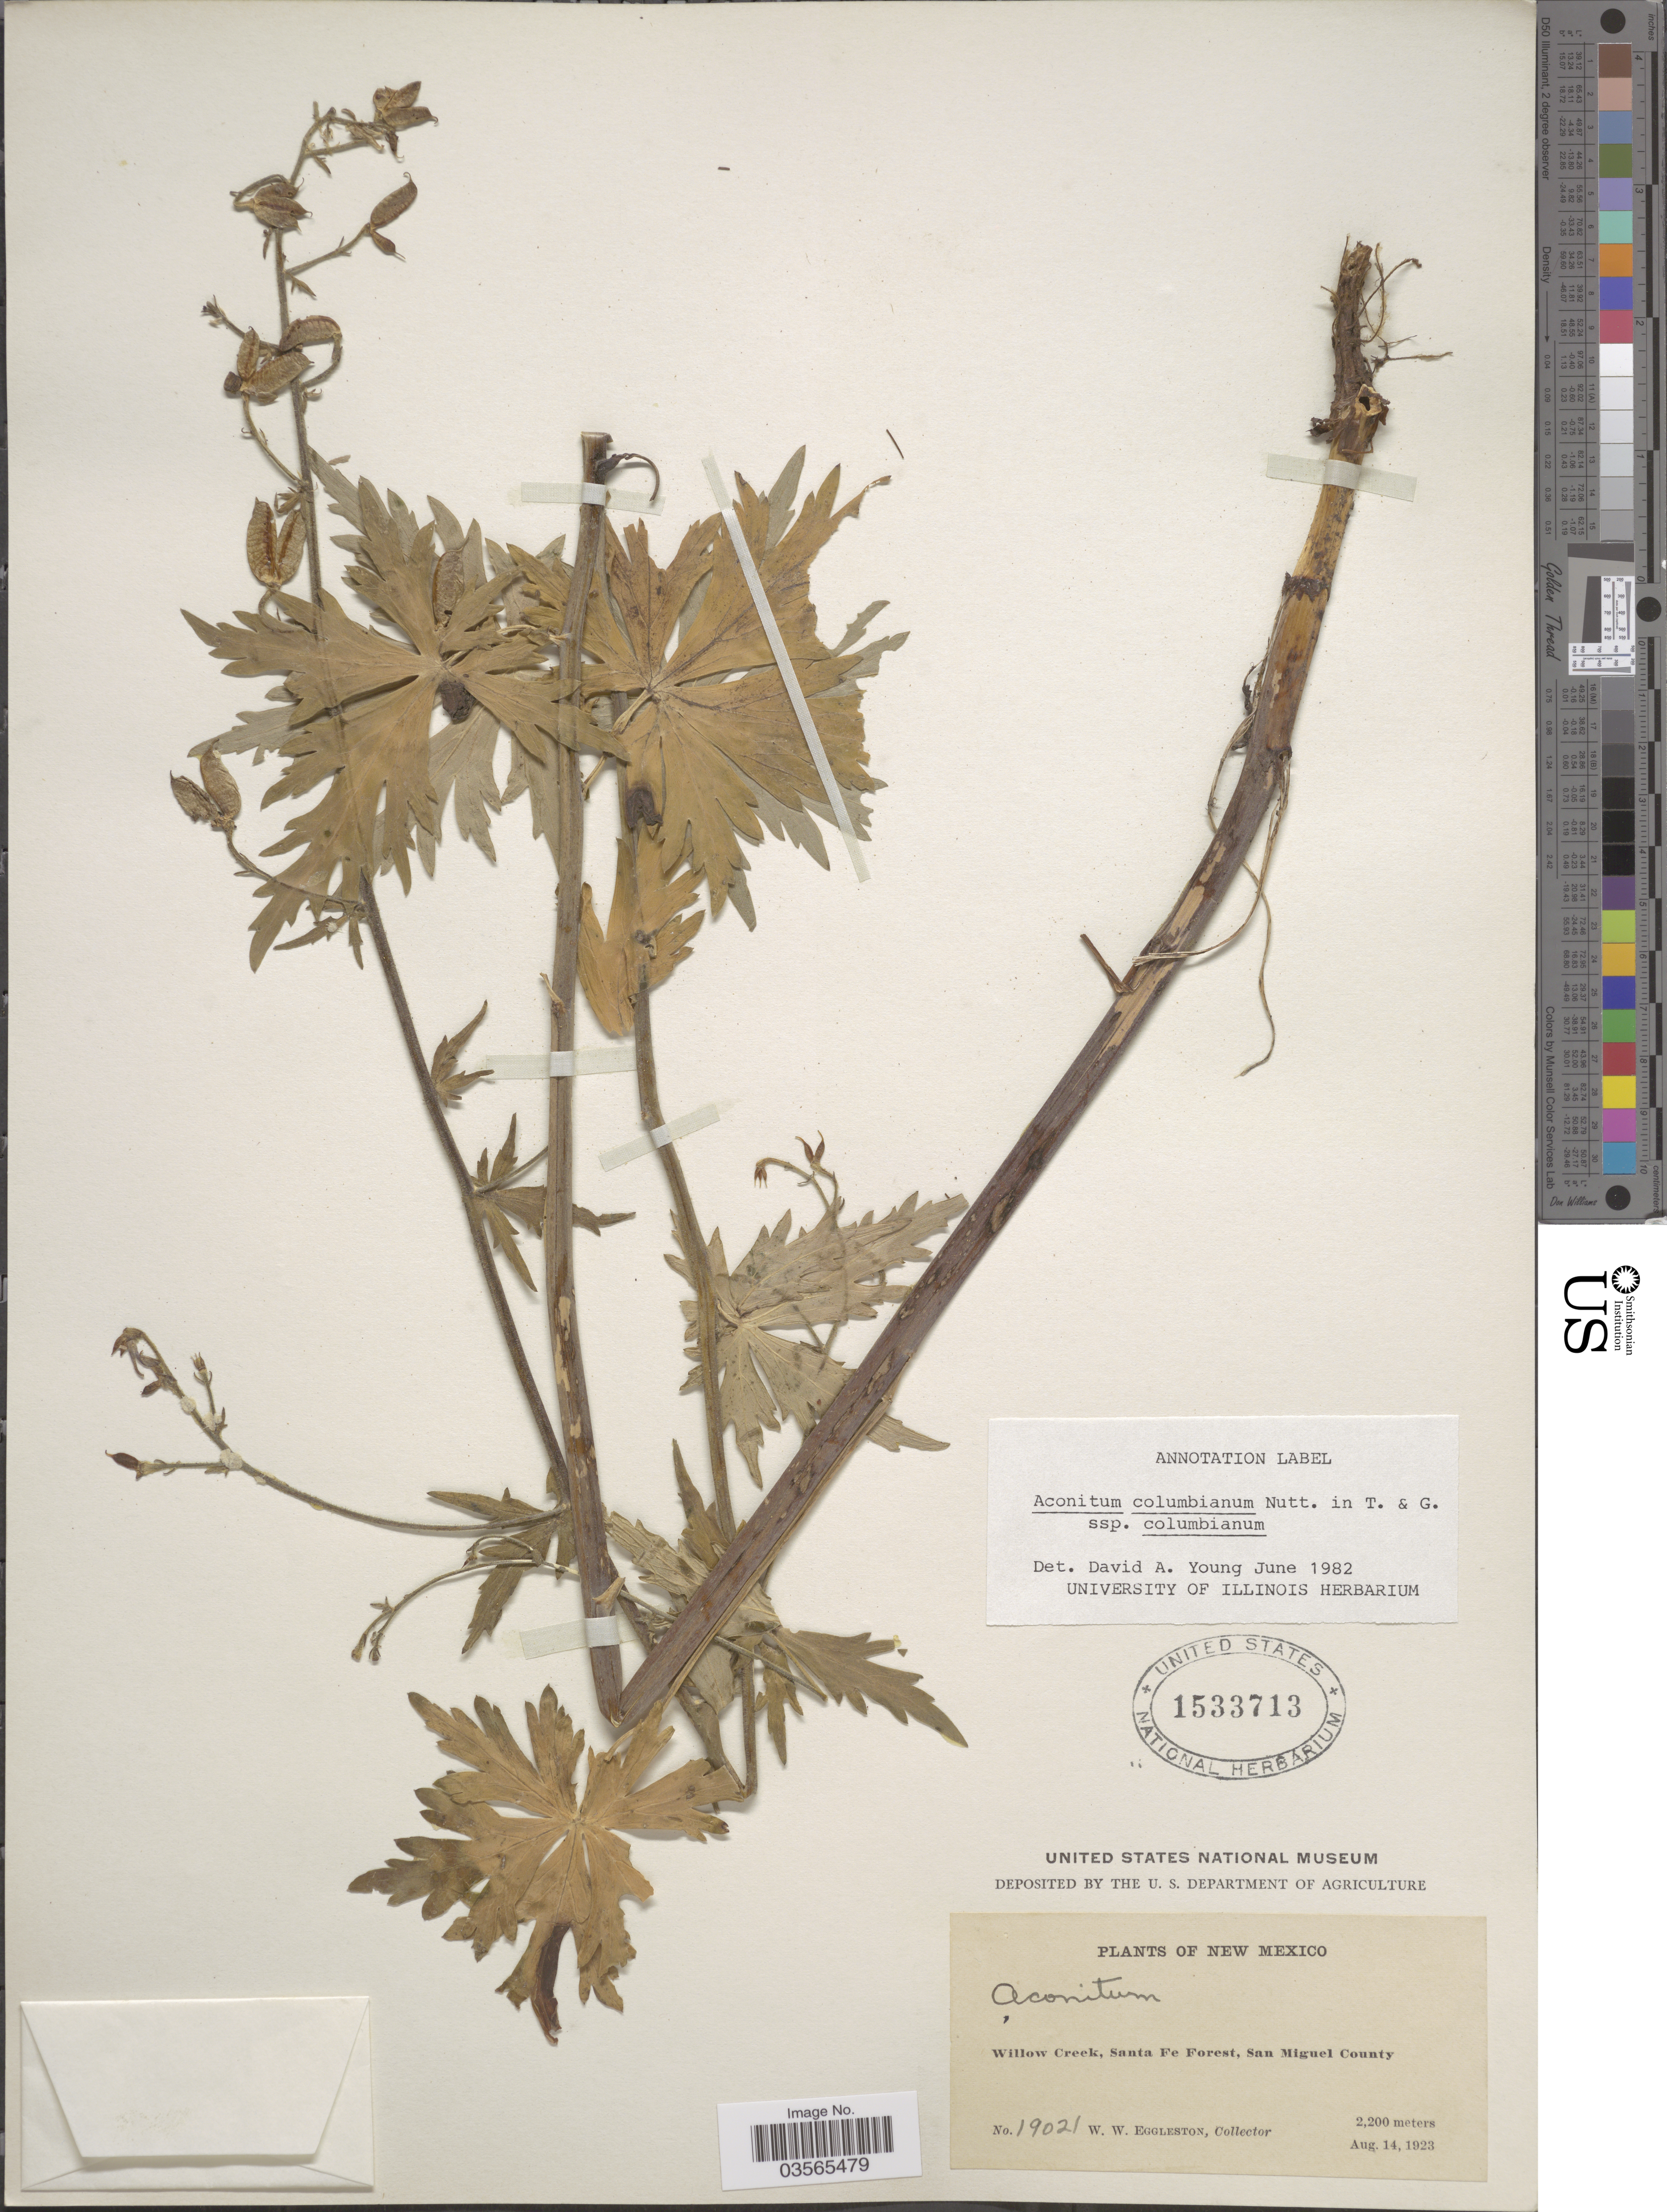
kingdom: Plantae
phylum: Tracheophyta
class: Magnoliopsida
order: Ranunculales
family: Ranunculaceae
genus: Aconitum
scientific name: Aconitum columbianum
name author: Nutt.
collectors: W. W. Eggleston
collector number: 19021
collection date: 1923-08-14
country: United States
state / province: New Mexico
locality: Willow Creek, Santa Fe Forest, San Miguel County.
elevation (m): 2200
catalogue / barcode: US 1533713